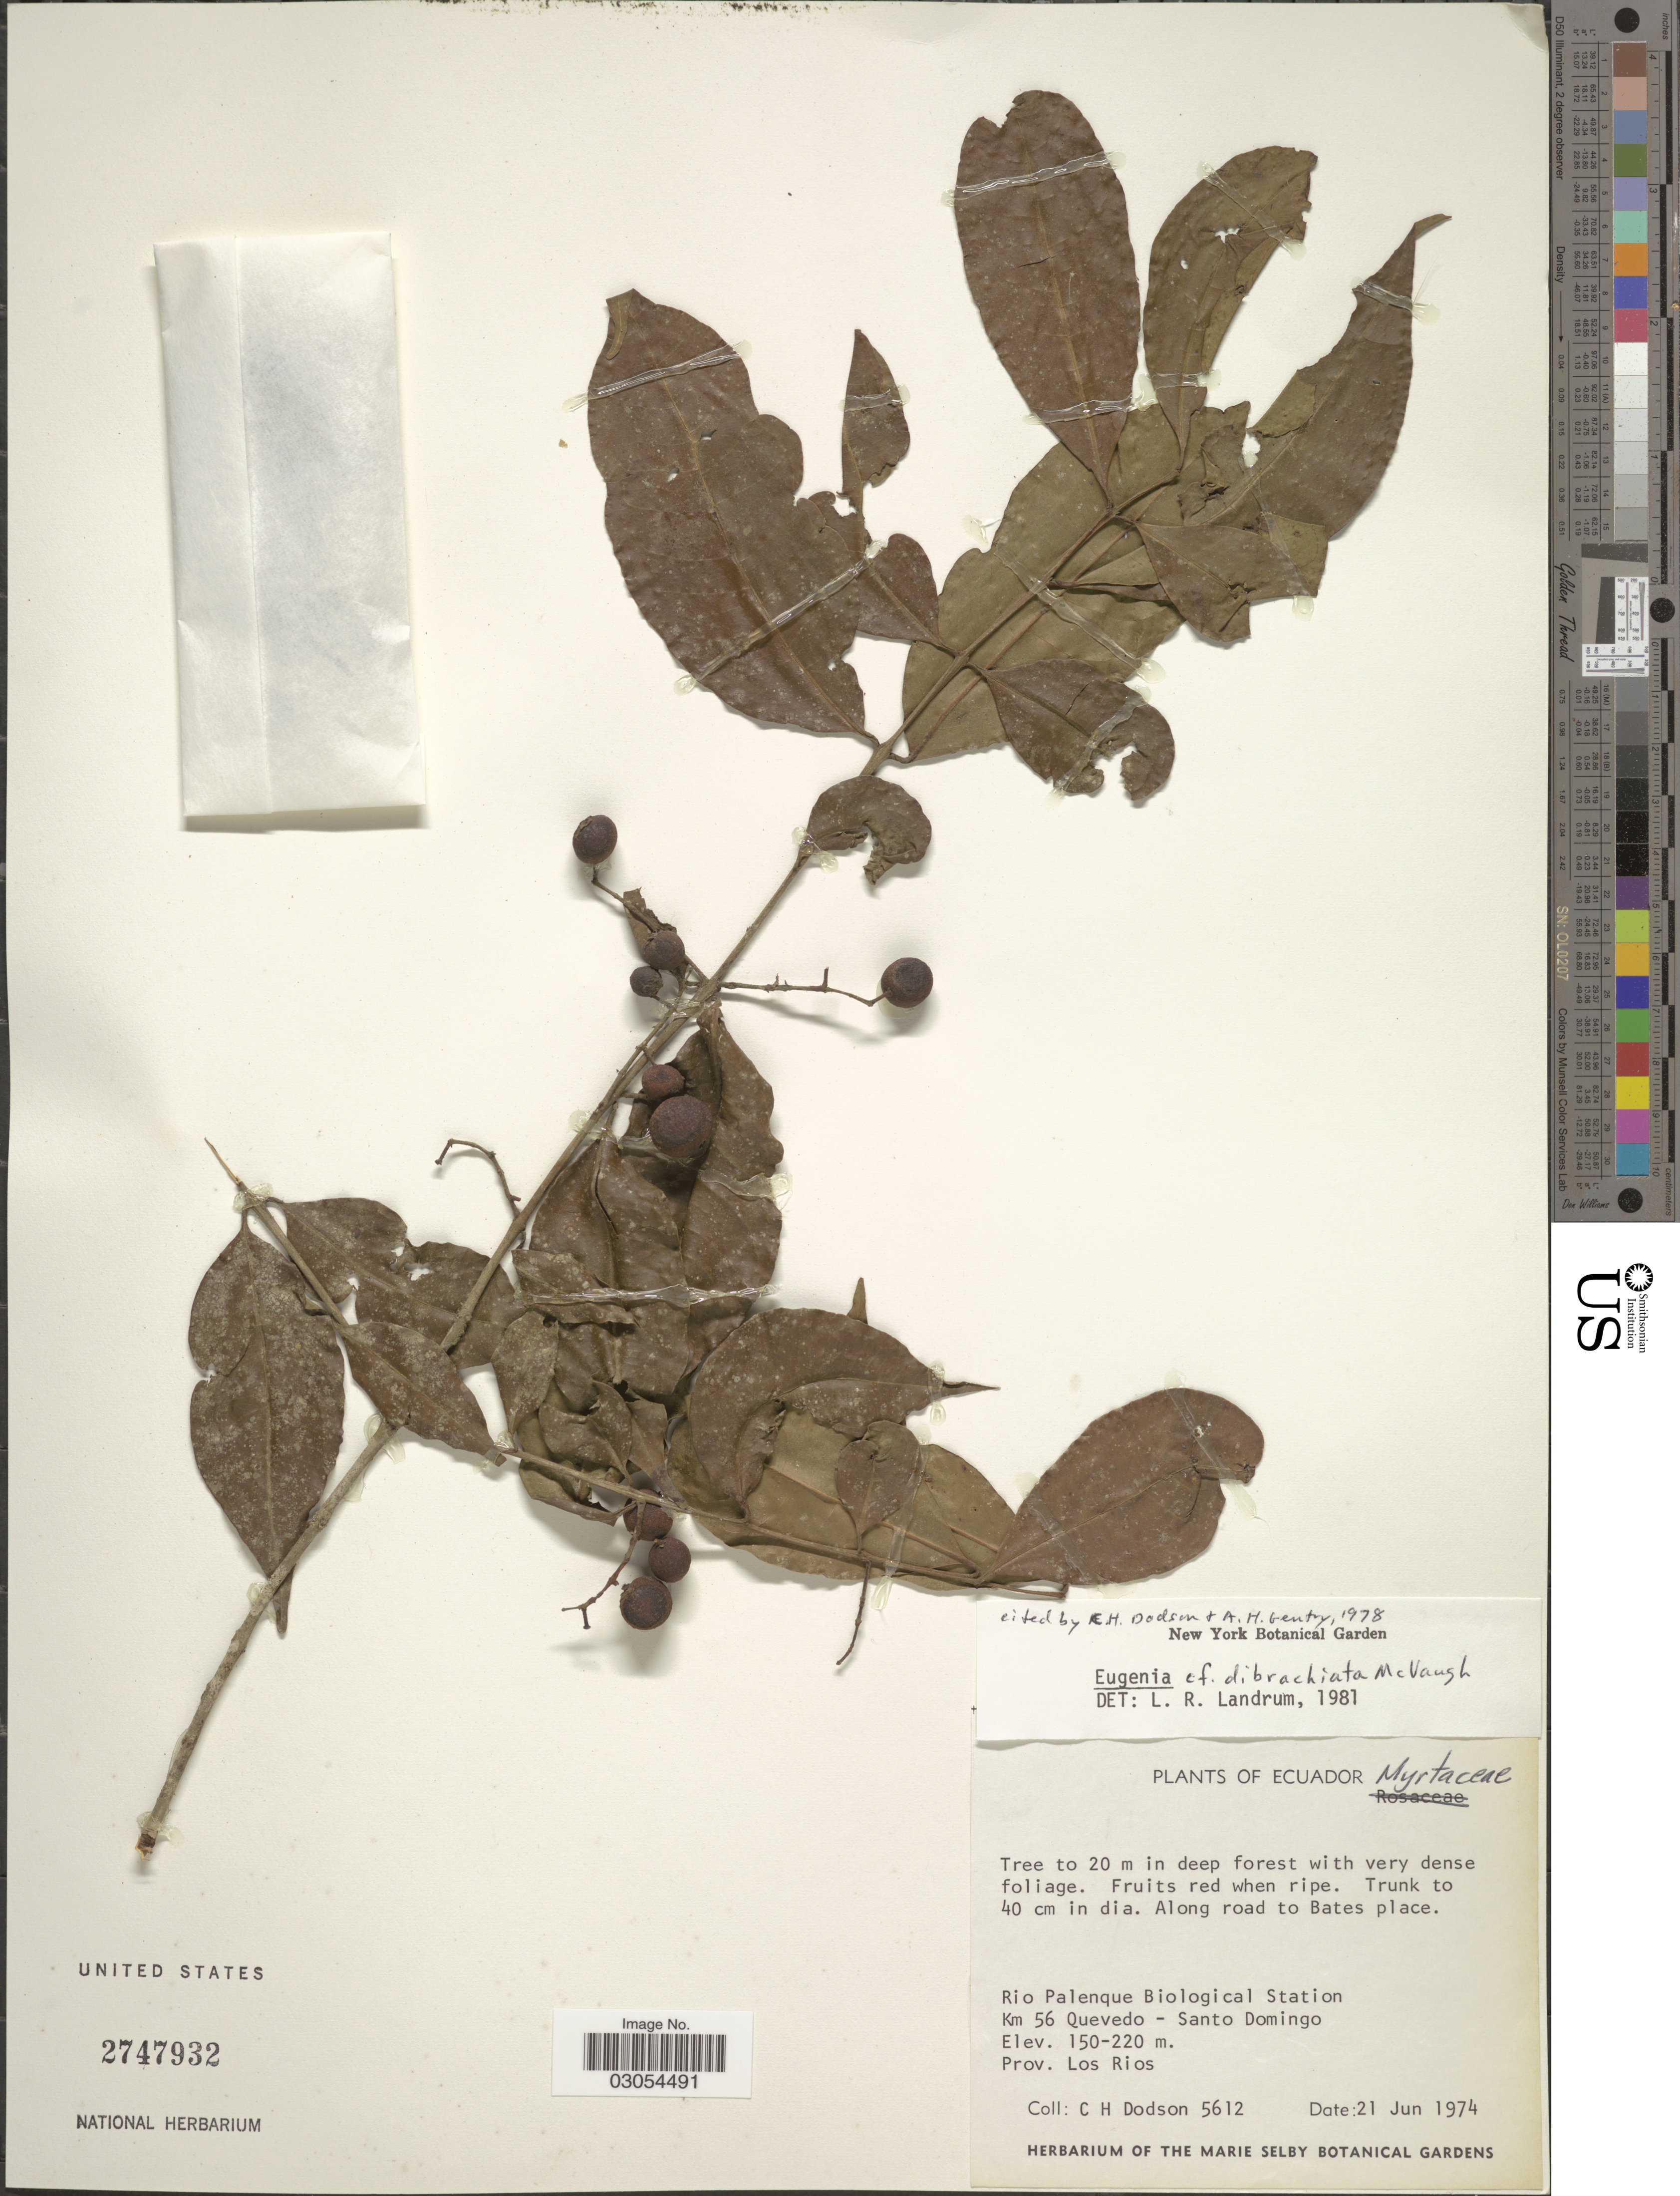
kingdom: Plantae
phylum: Tracheophyta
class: Magnoliopsida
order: Myrtales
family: Myrtaceae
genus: Eugenia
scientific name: Eugenia dibrachiata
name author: McVaugh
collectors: C. H. Dodson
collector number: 5612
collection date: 1974-06-21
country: Ecuador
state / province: Los Ríos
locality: Along road to Bates place. Rio Palenque Biological Station Km 56 Quevedo - Santo Domingo.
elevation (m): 150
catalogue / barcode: US 2747932